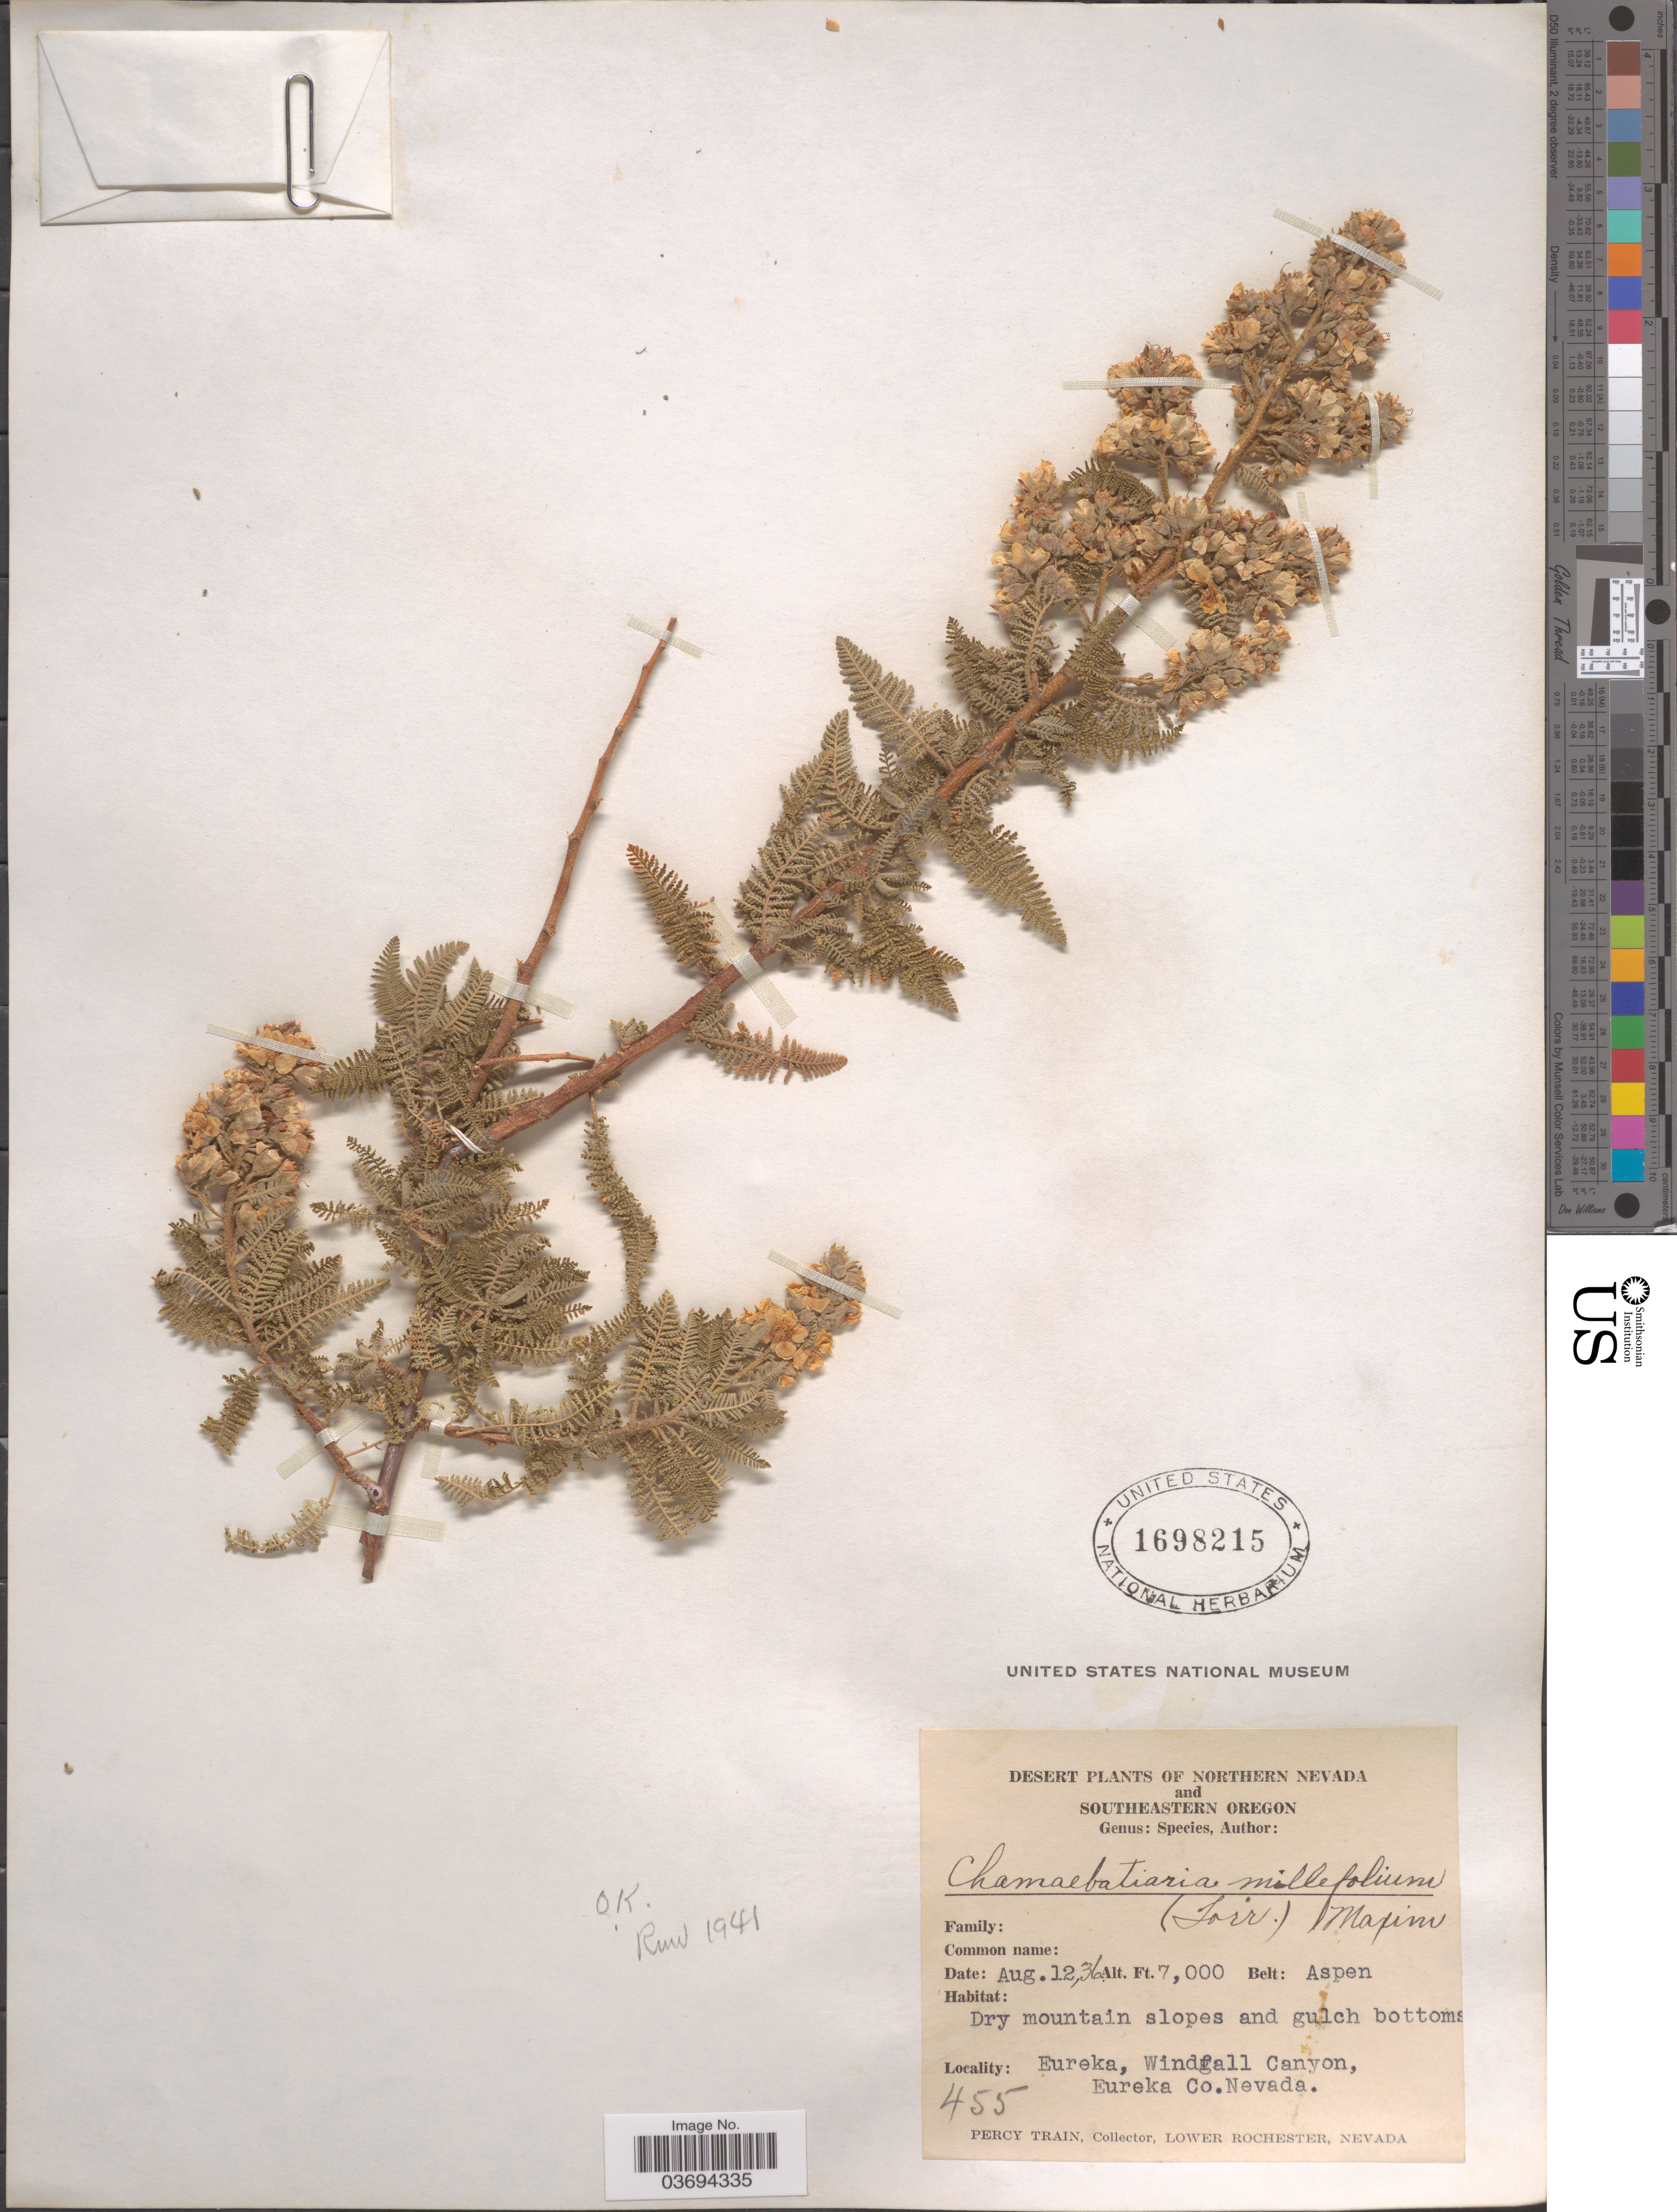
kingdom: Plantae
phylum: Tracheophyta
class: Magnoliopsida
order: Rosales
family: Rosaceae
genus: Chamaebatiaria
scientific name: Chamaebatiaria millefolium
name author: (Torr.) Maxim.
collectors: P. Train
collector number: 455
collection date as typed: Transcribed d/m/y: 12/8/36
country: United States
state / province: Nevada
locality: Northern Nevada. Eureka, Windfall Canyon, Eureka Co.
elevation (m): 2134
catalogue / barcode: US 1698215